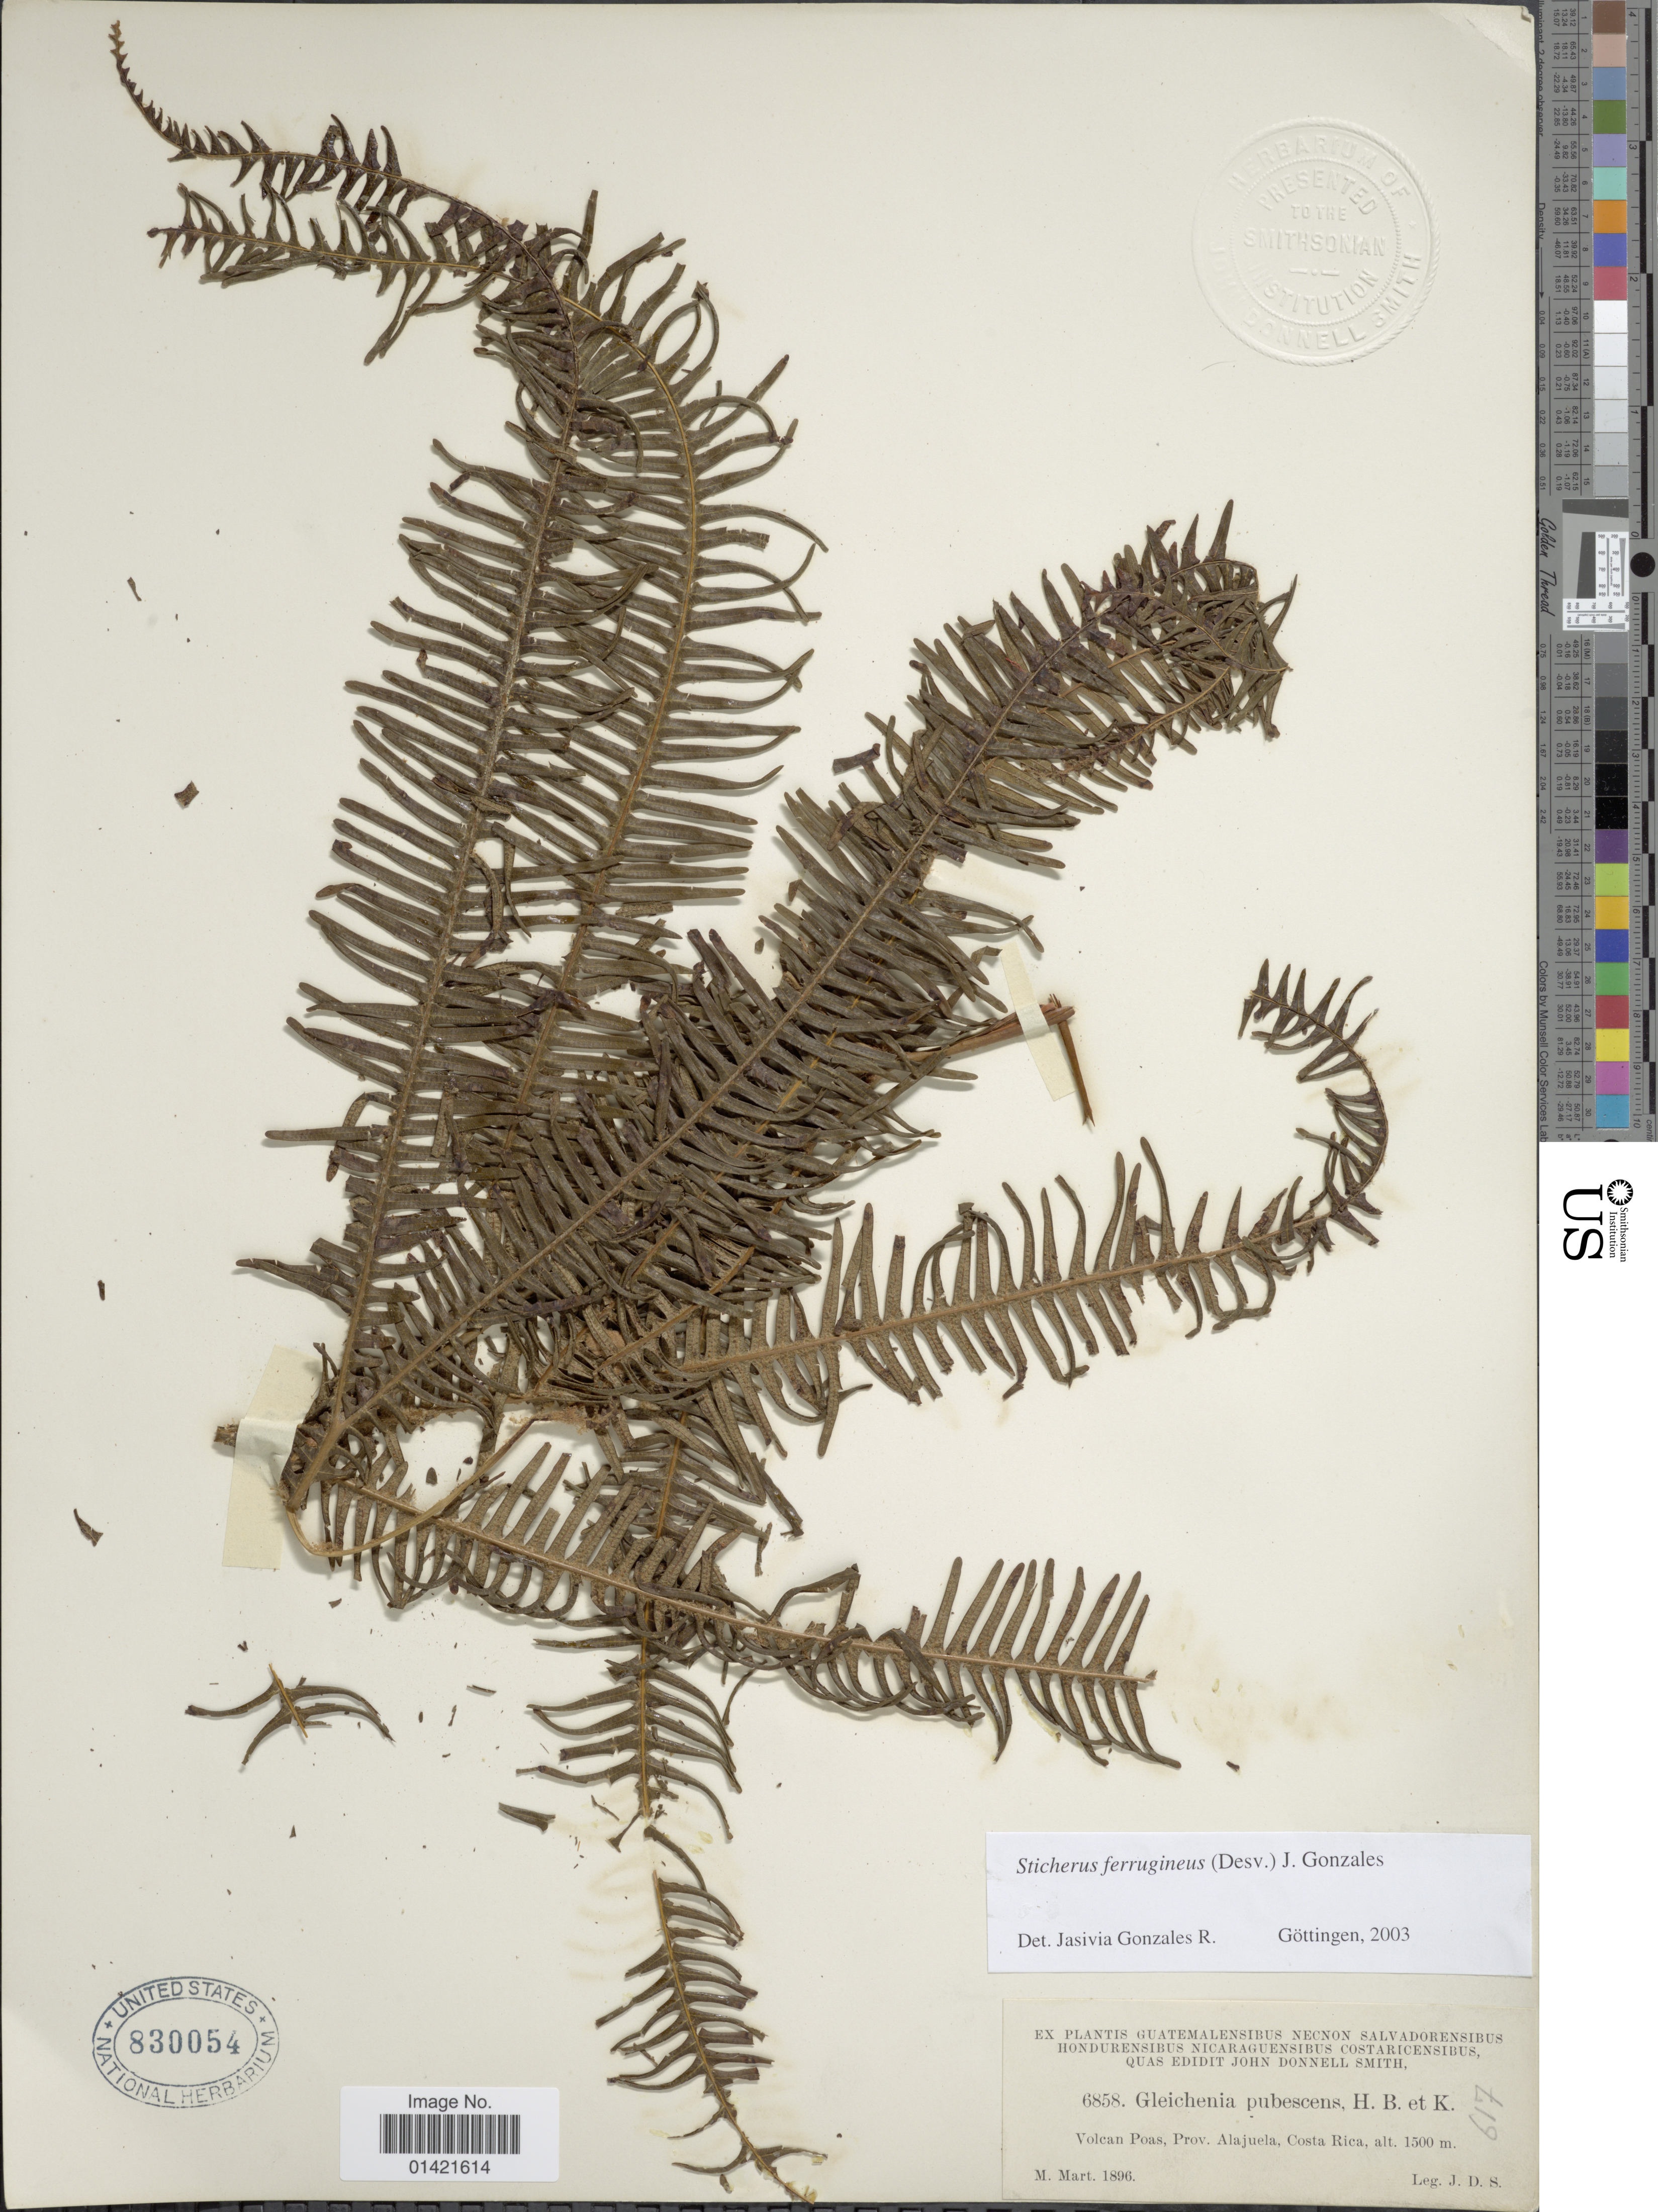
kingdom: Plantae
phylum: Tracheophyta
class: Polypodiopsida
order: Gleicheniales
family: Gleicheniaceae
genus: Sticherus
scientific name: Sticherus ferrugineus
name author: (Desv.) J. Gonzales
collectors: J. Donnell Smith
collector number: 6858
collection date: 1896-03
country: Costa Rica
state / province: Alajuela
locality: Volcan Poas, Prov. Alajuela.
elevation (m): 1500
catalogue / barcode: US 830054